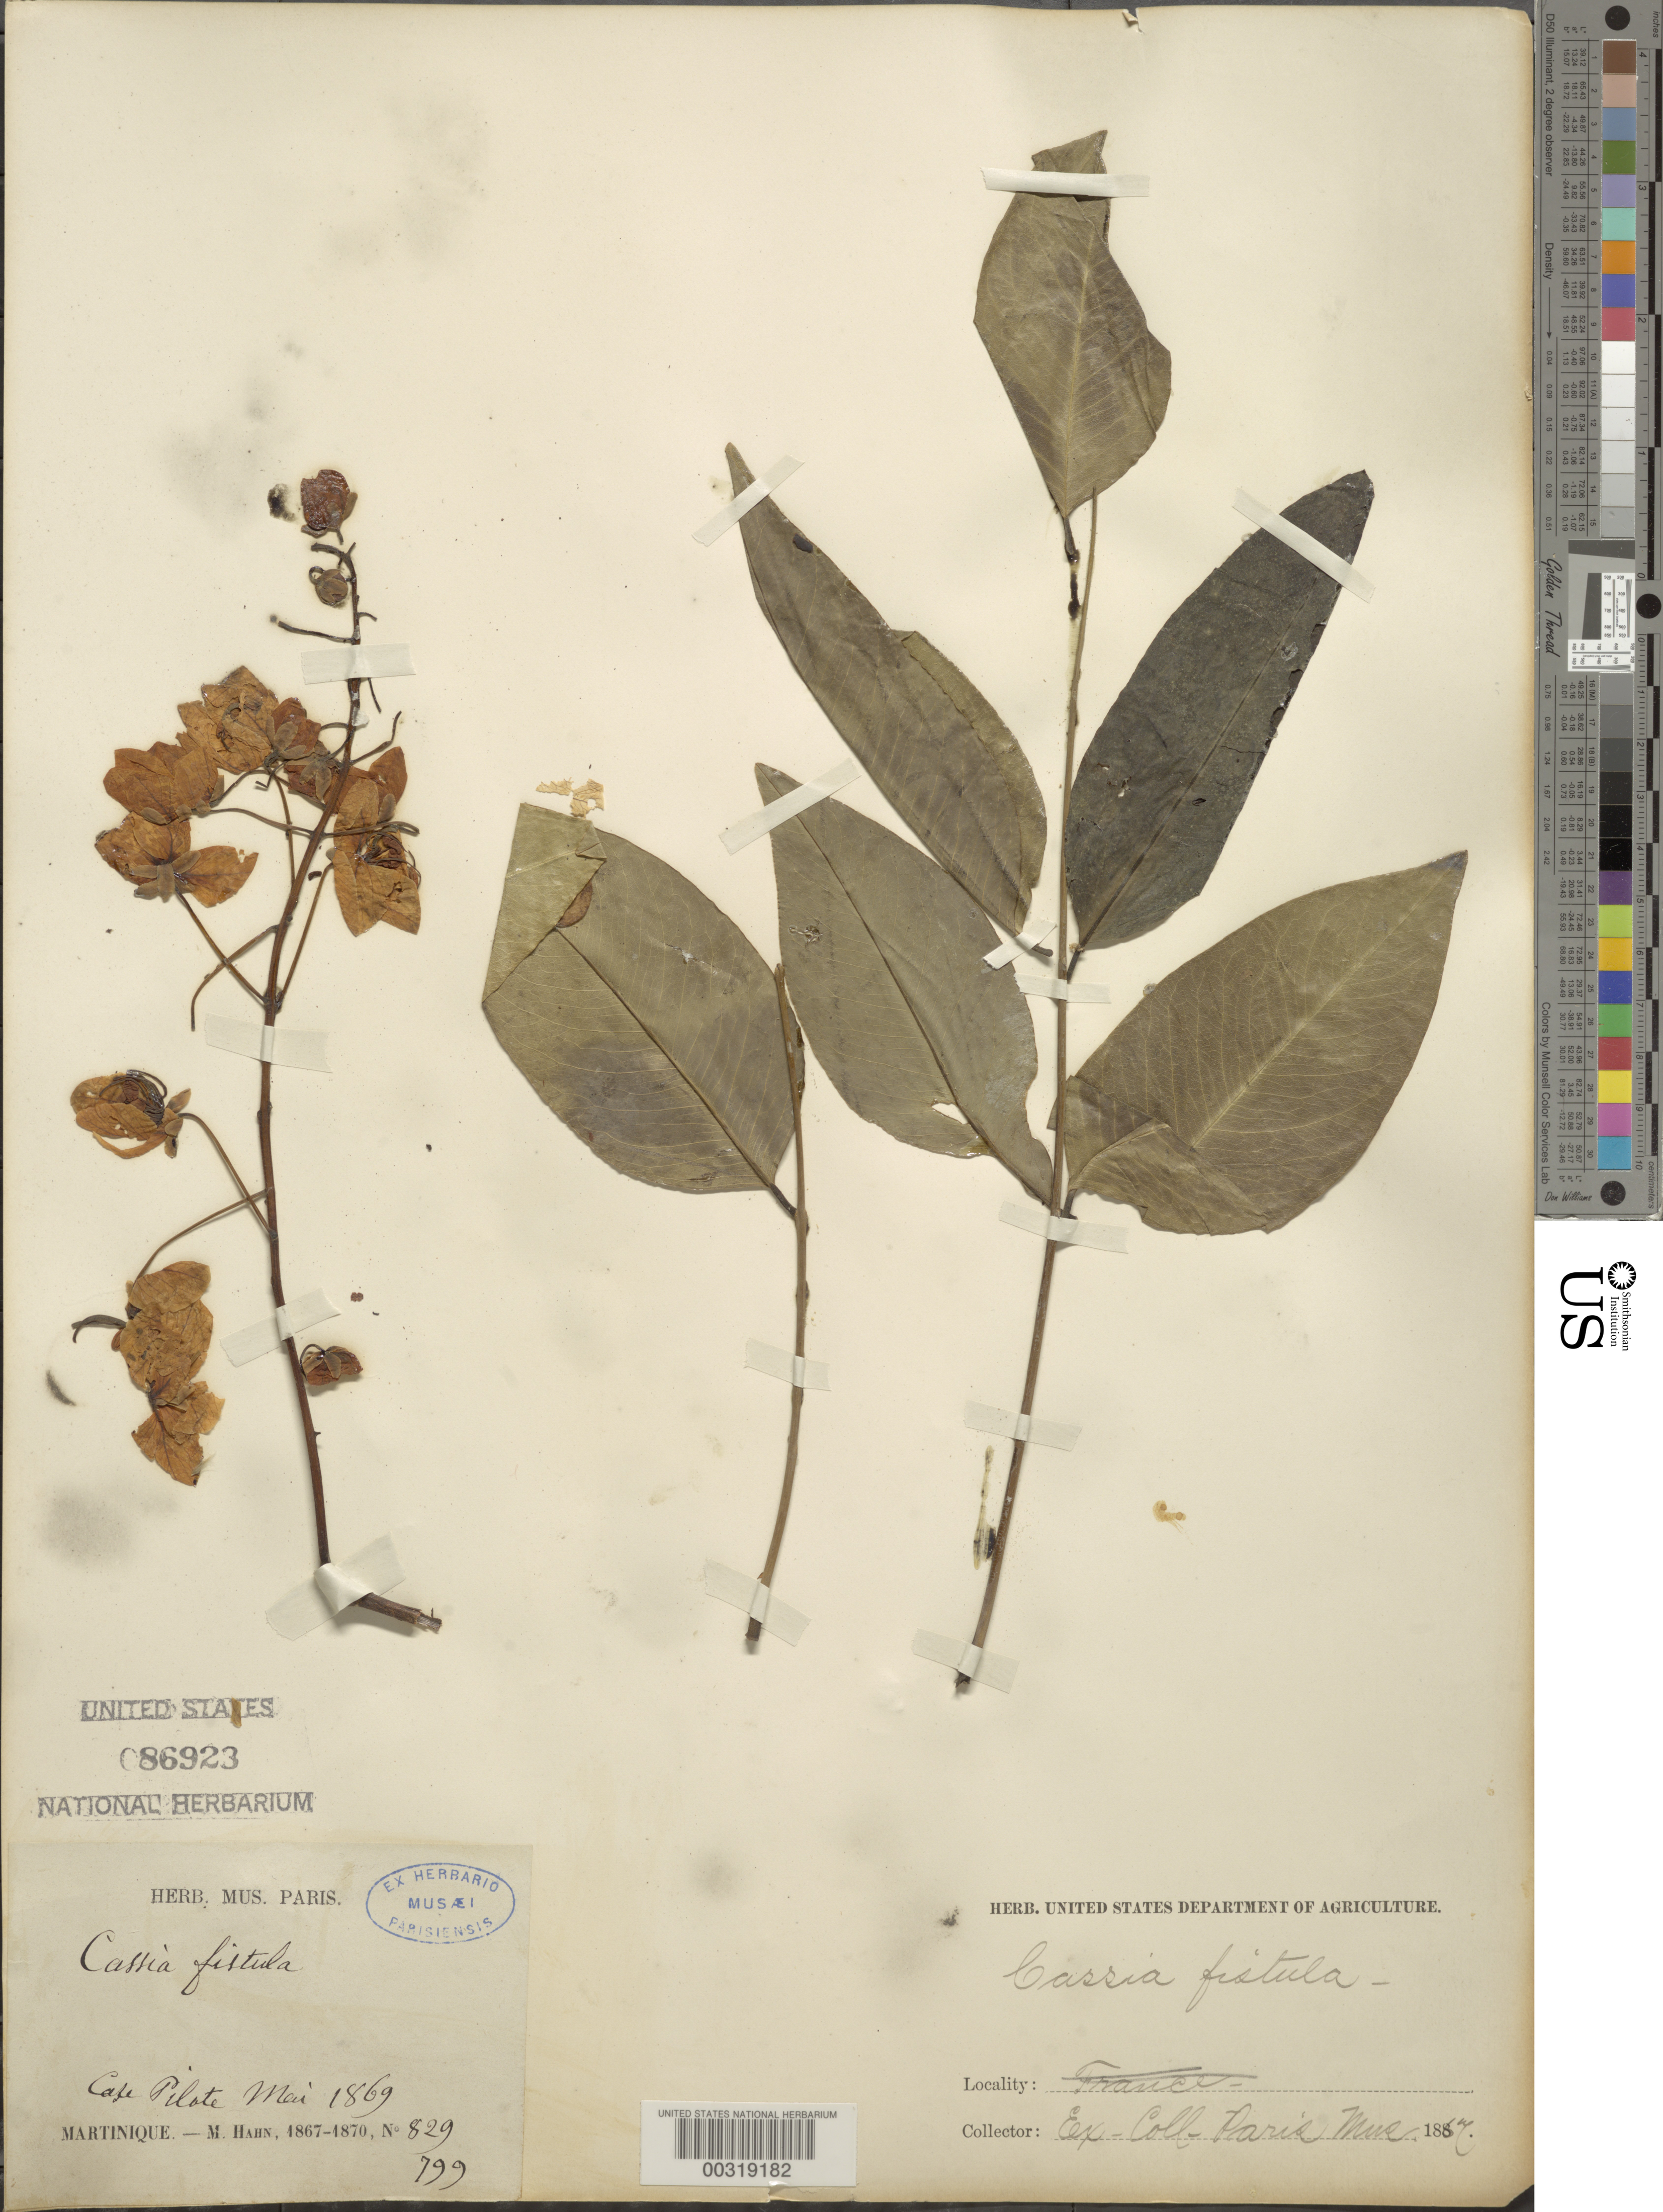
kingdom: Plantae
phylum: Tracheophyta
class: Magnoliopsida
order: Fabales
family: Fabaceae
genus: Cassia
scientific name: Cassia fistula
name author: L.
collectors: M. Hahn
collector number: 829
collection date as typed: May 1869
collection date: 1869-05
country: Martinique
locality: Cafe pilote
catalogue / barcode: US 86923